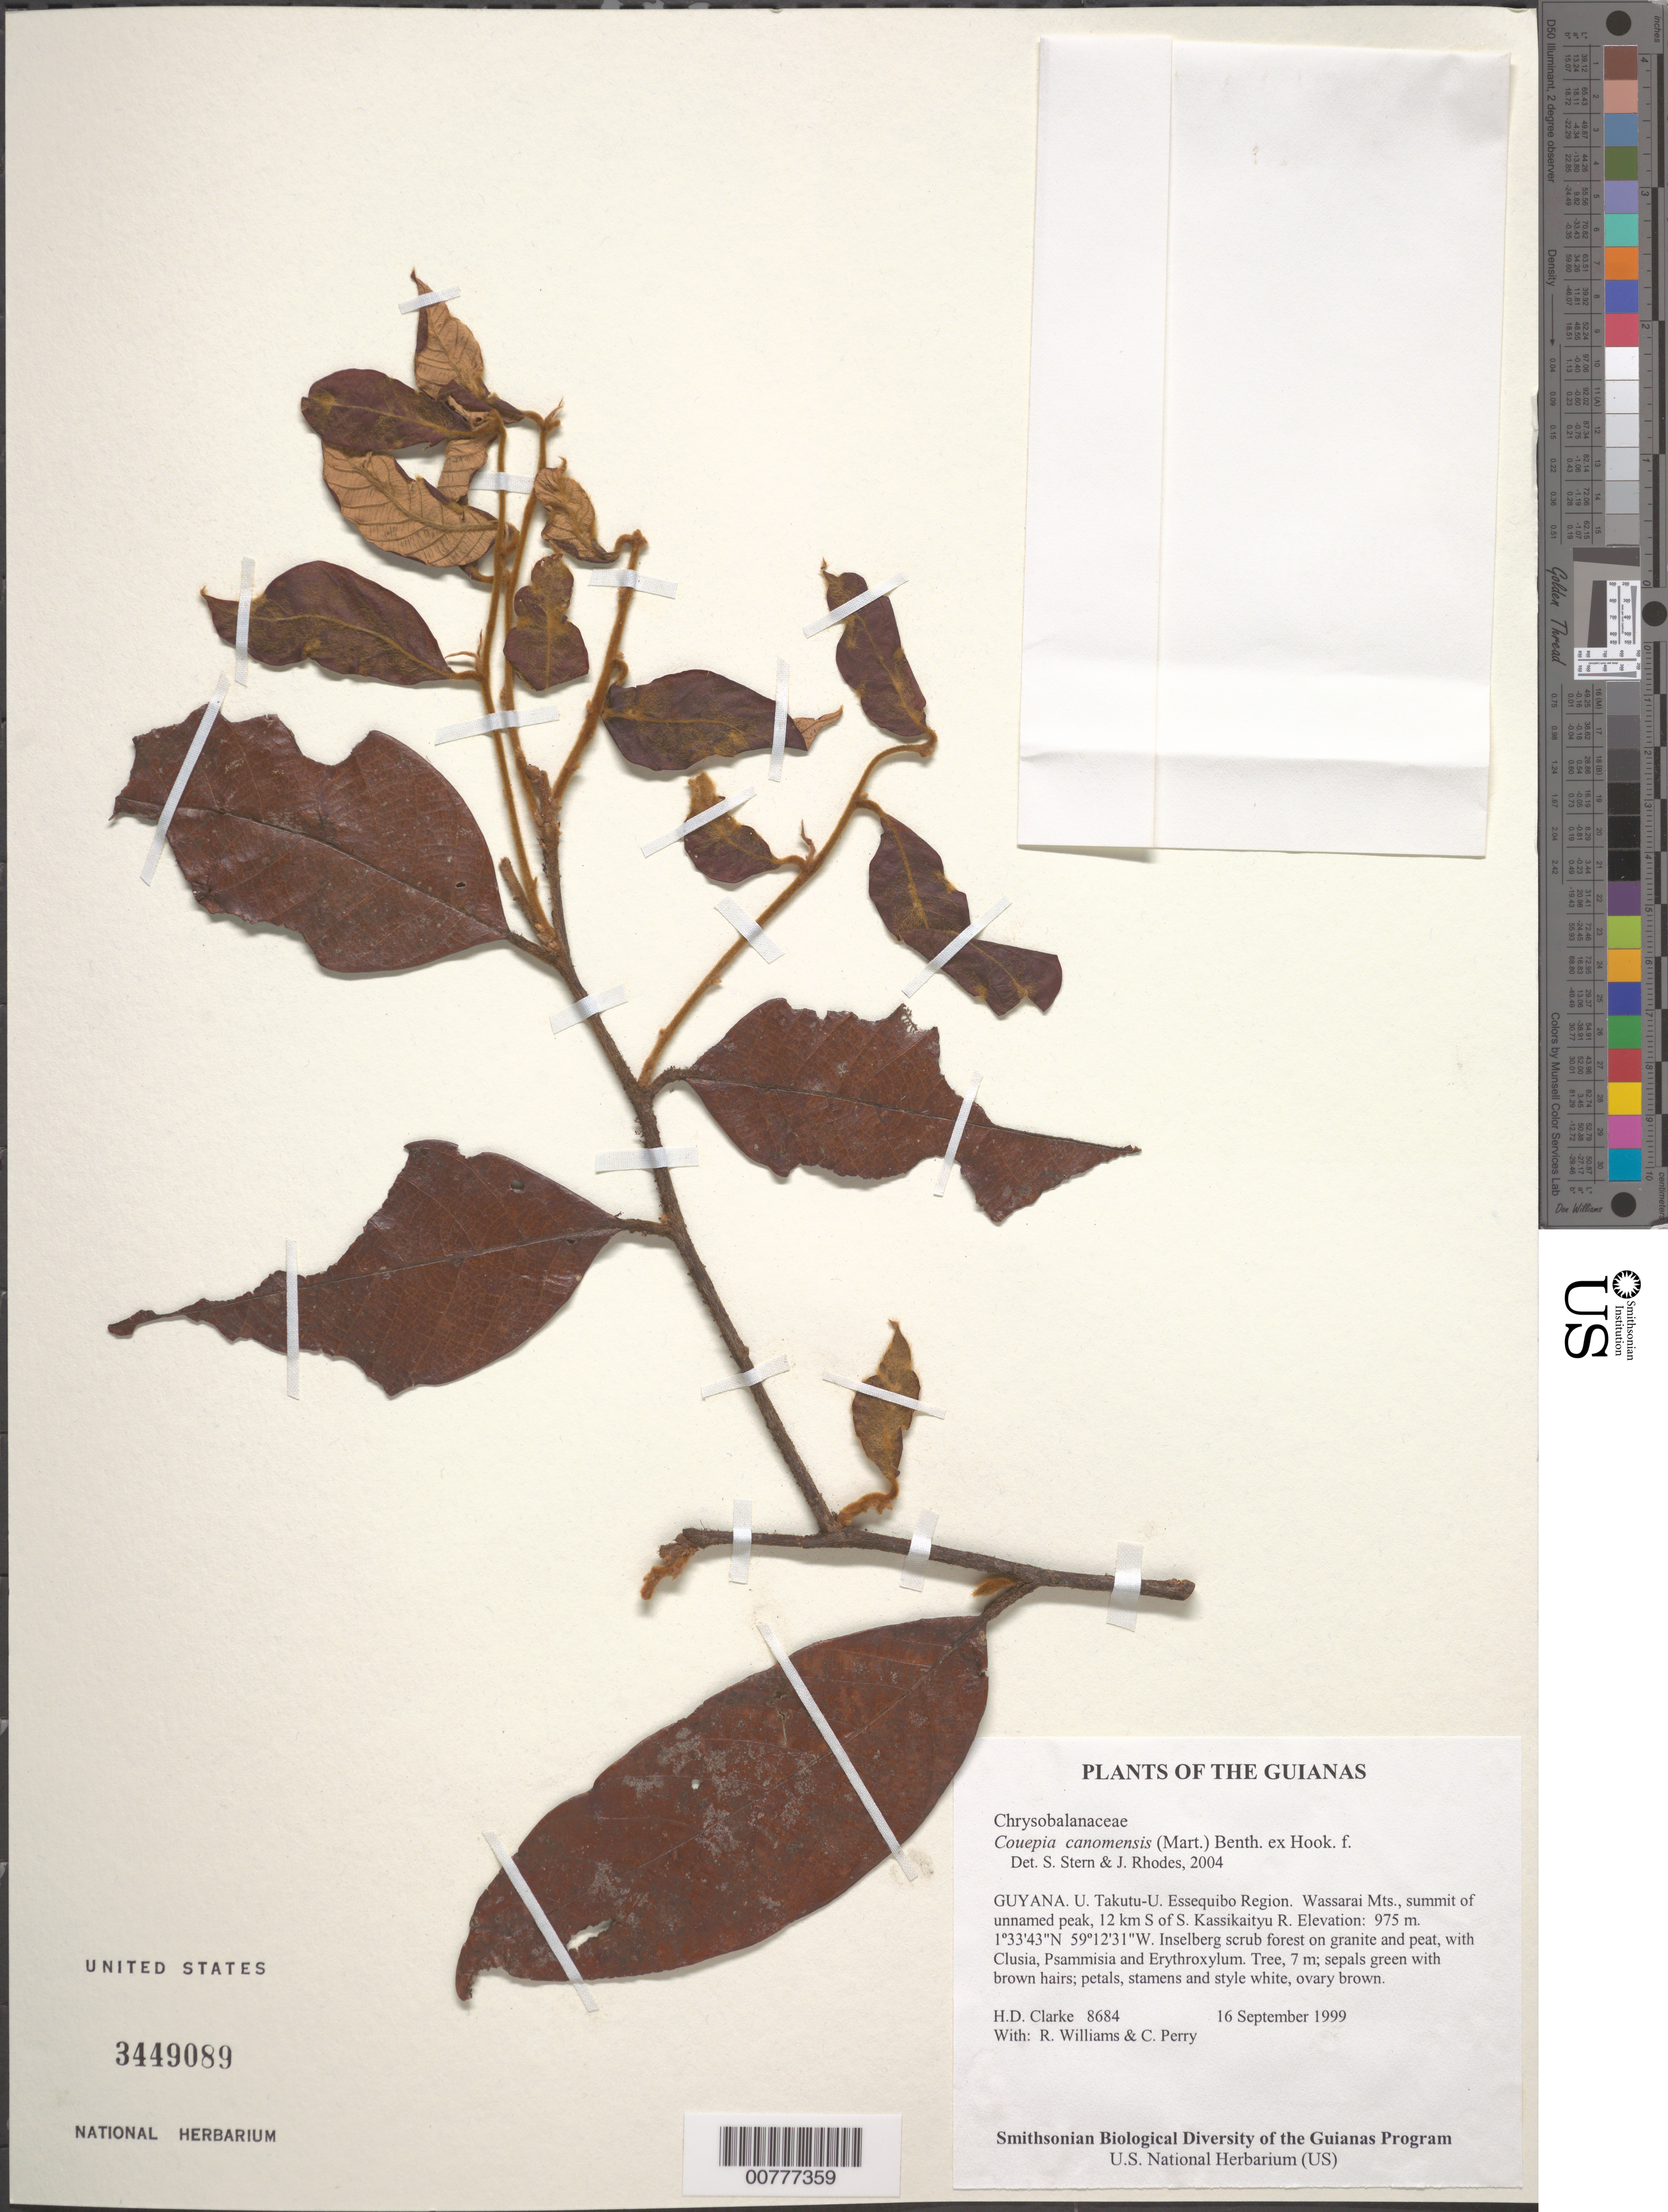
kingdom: Plantae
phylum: Tracheophyta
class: Magnoliopsida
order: Malpighiales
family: Chrysobalanaceae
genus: Gaulettia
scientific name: Gaulettia canomensis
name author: (Mart.) Sothers & Prance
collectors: H. D. Clarke, R. Williams & C. Perry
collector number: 8684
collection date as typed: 16 September 1999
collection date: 1999-09-16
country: Guyana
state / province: U. Takutu-U. Essequibo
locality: Wassarai Mts., summit of unnamed peak, 12 km S of S. Kassikaityu R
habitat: Inselberg scrub forest on granite and peat, with Clusia, Psammisia and Erythroxylum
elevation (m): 975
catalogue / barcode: US 3449089